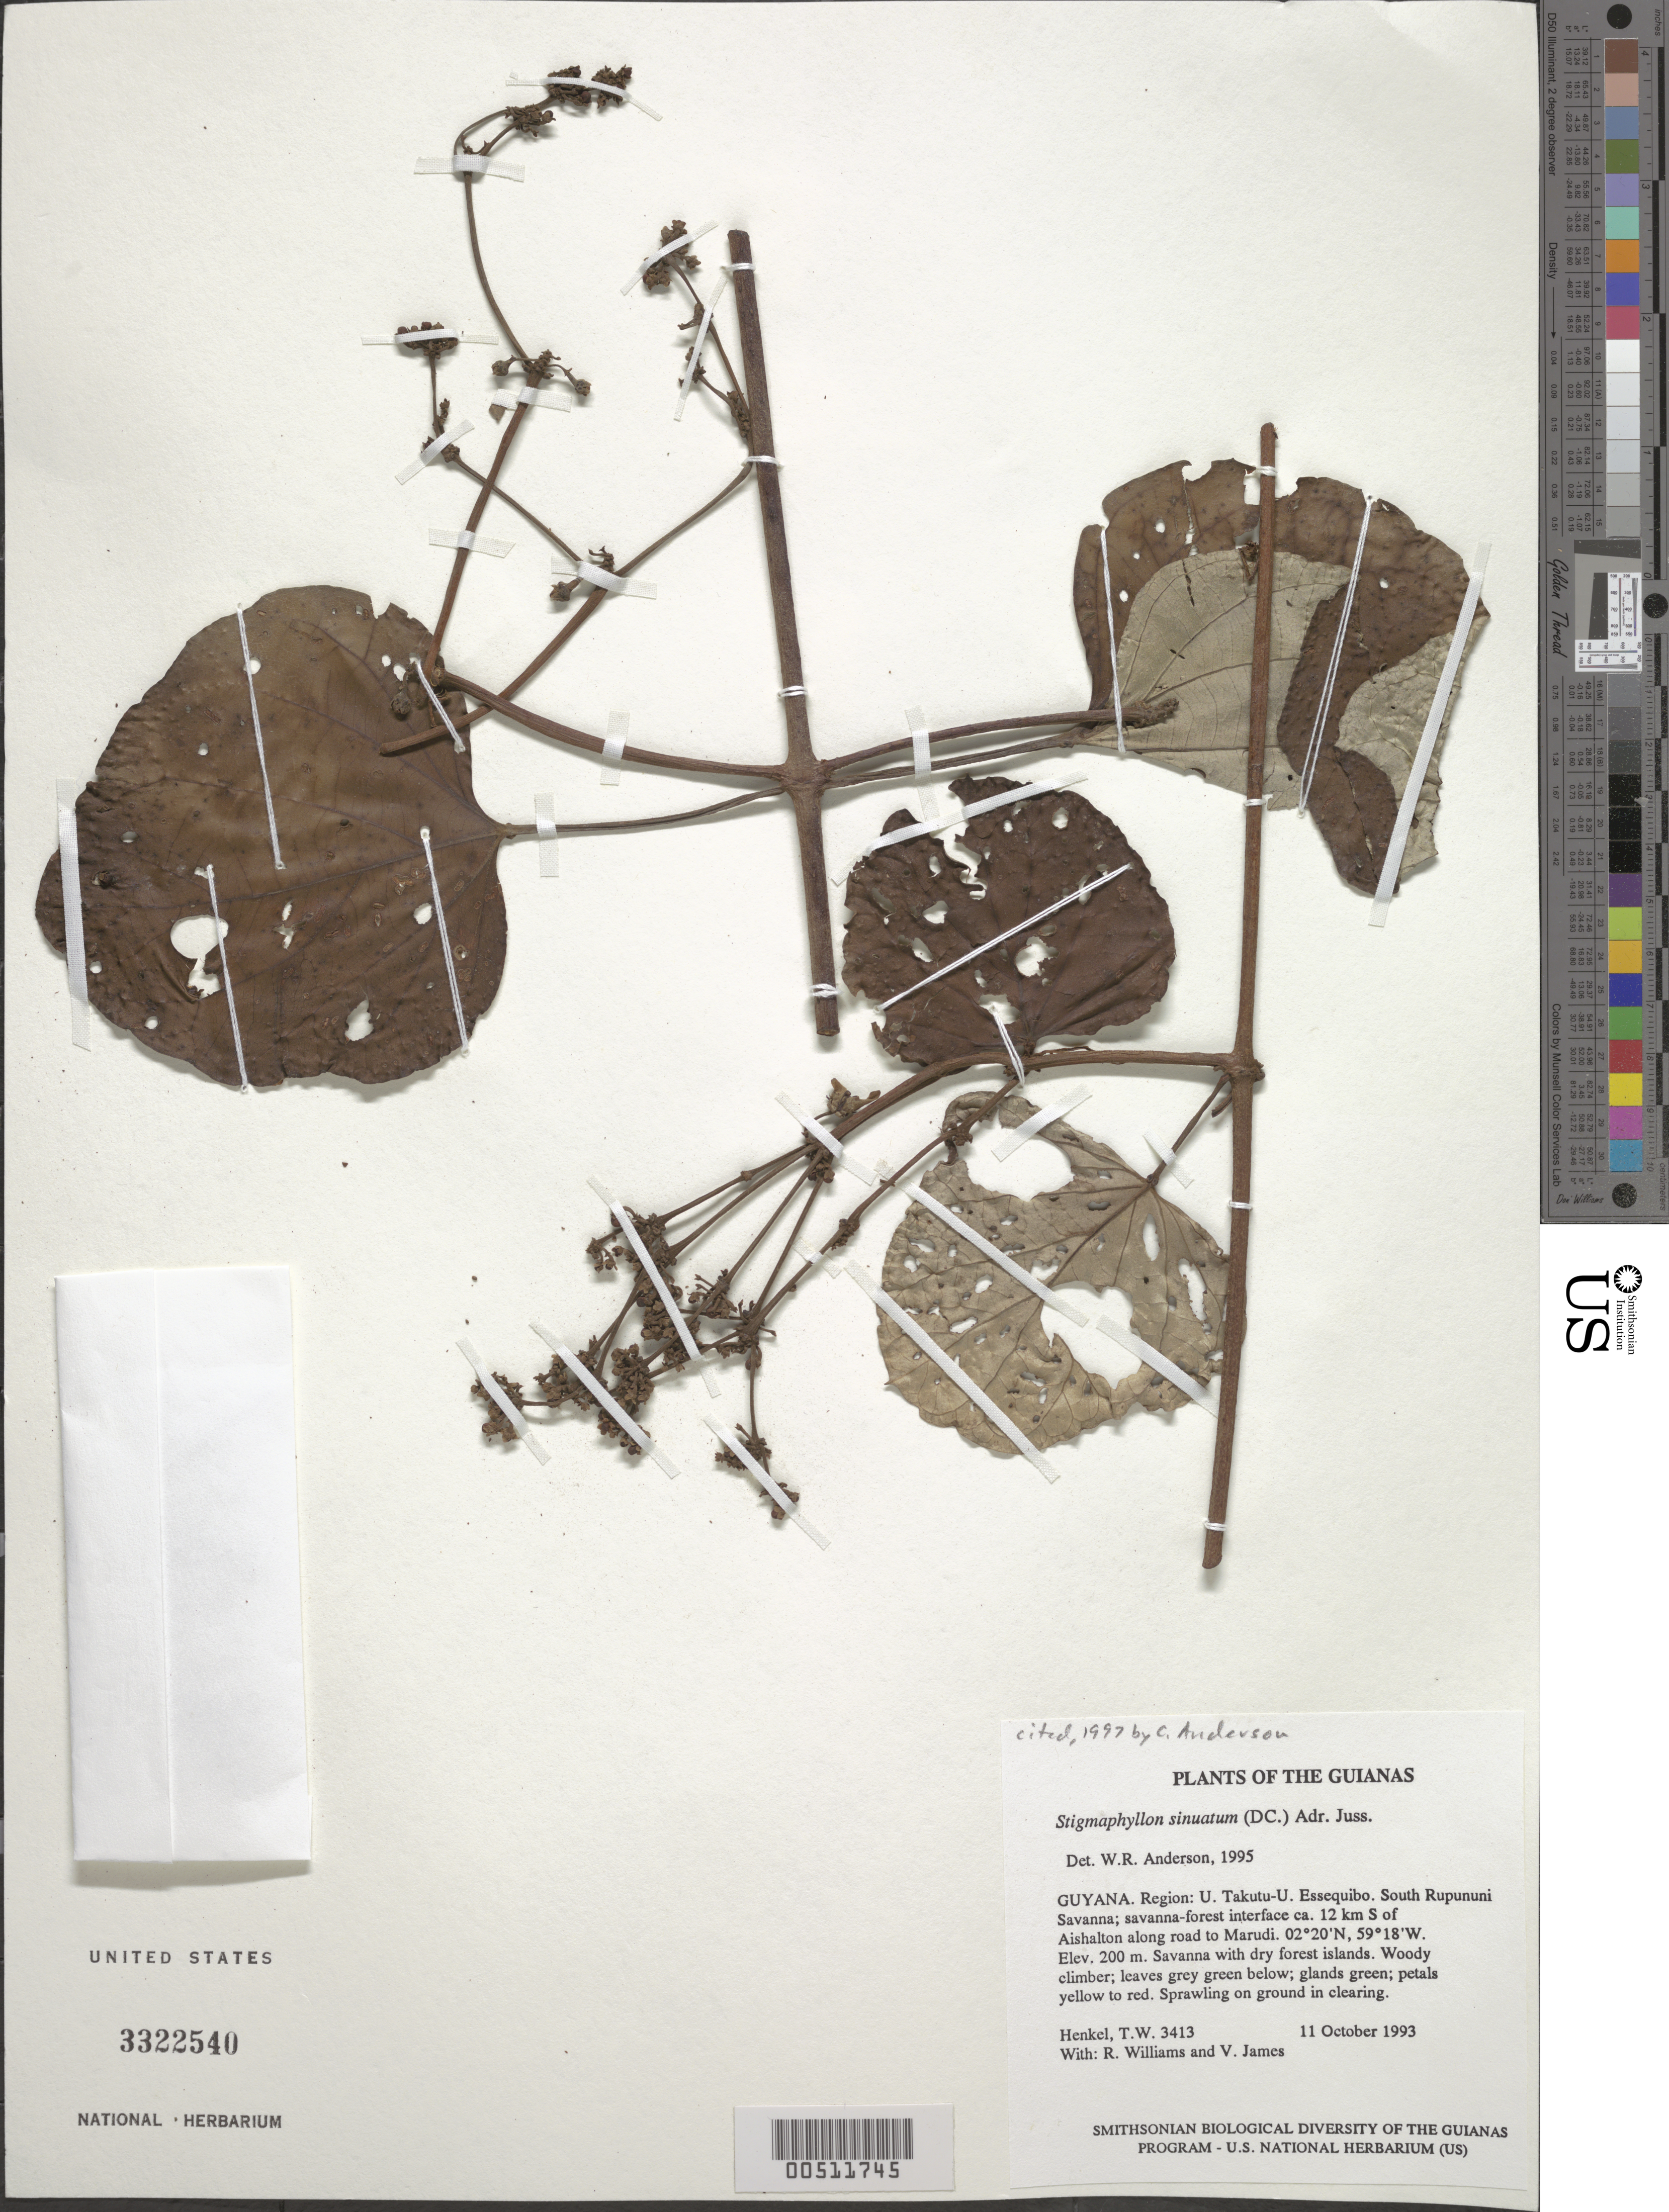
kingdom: Plantae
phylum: Tracheophyta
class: Magnoliopsida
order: Malpighiales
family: Malpighiaceae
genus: Stigmaphyllon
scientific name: Stigmaphyllon sinuatum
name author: (DC.) A. Juss.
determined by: Anderson, W. R., (MICH), University of Michigan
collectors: T. Henkel, R. Williams & V. James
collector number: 3413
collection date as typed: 11 October 1993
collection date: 1993-10-11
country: Guyana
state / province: U. Takutu-U. Essequibo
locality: South Rupununi Savanna; savanna-forest interface ca. 12 km S of Aishalton along road to Marudi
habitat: Savanna with dry forest islands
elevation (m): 200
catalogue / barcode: US 3322540